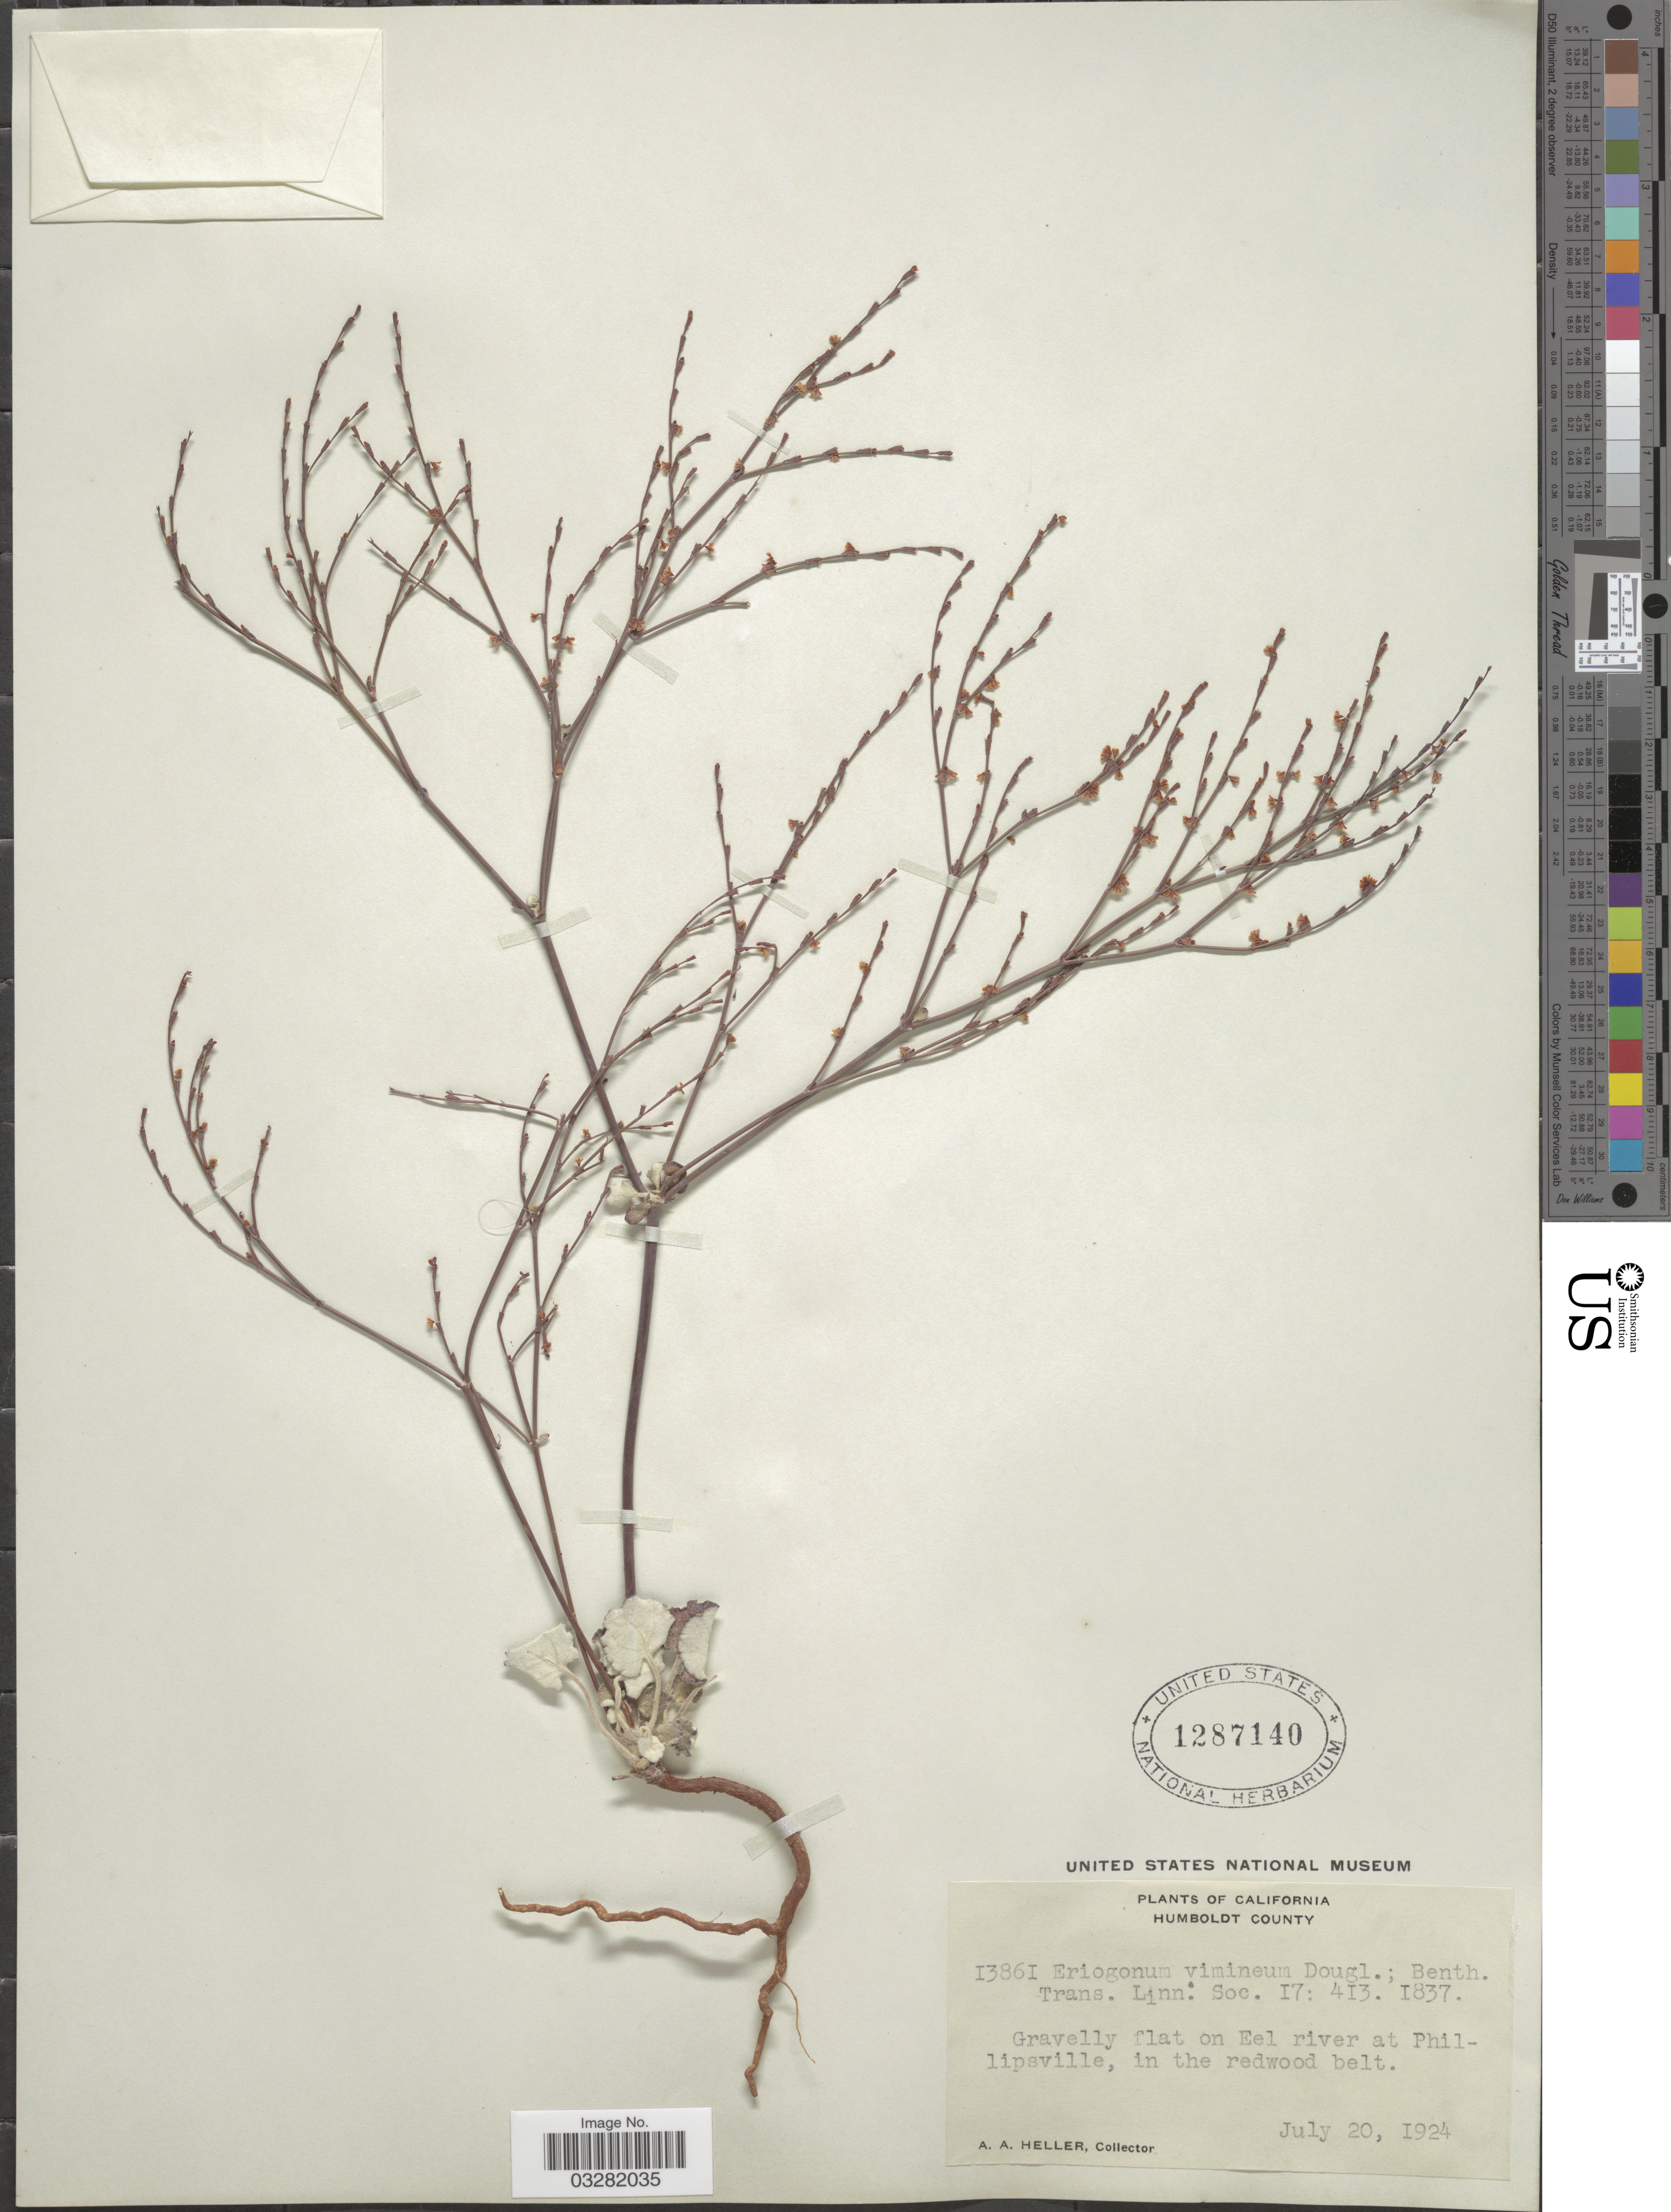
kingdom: Plantae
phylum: Tracheophyta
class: Magnoliopsida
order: Caryophyllales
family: Polygonaceae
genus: Eriogonum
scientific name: Eriogonum vimineum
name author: Douglas ex Benth.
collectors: A. A. Heller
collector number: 13861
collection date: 1924-07-20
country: United States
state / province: California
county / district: Humboldt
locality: Humboldt County. Gravelly flat on Eel river at Phillipsville, in the redwood belt.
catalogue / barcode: US 1287140